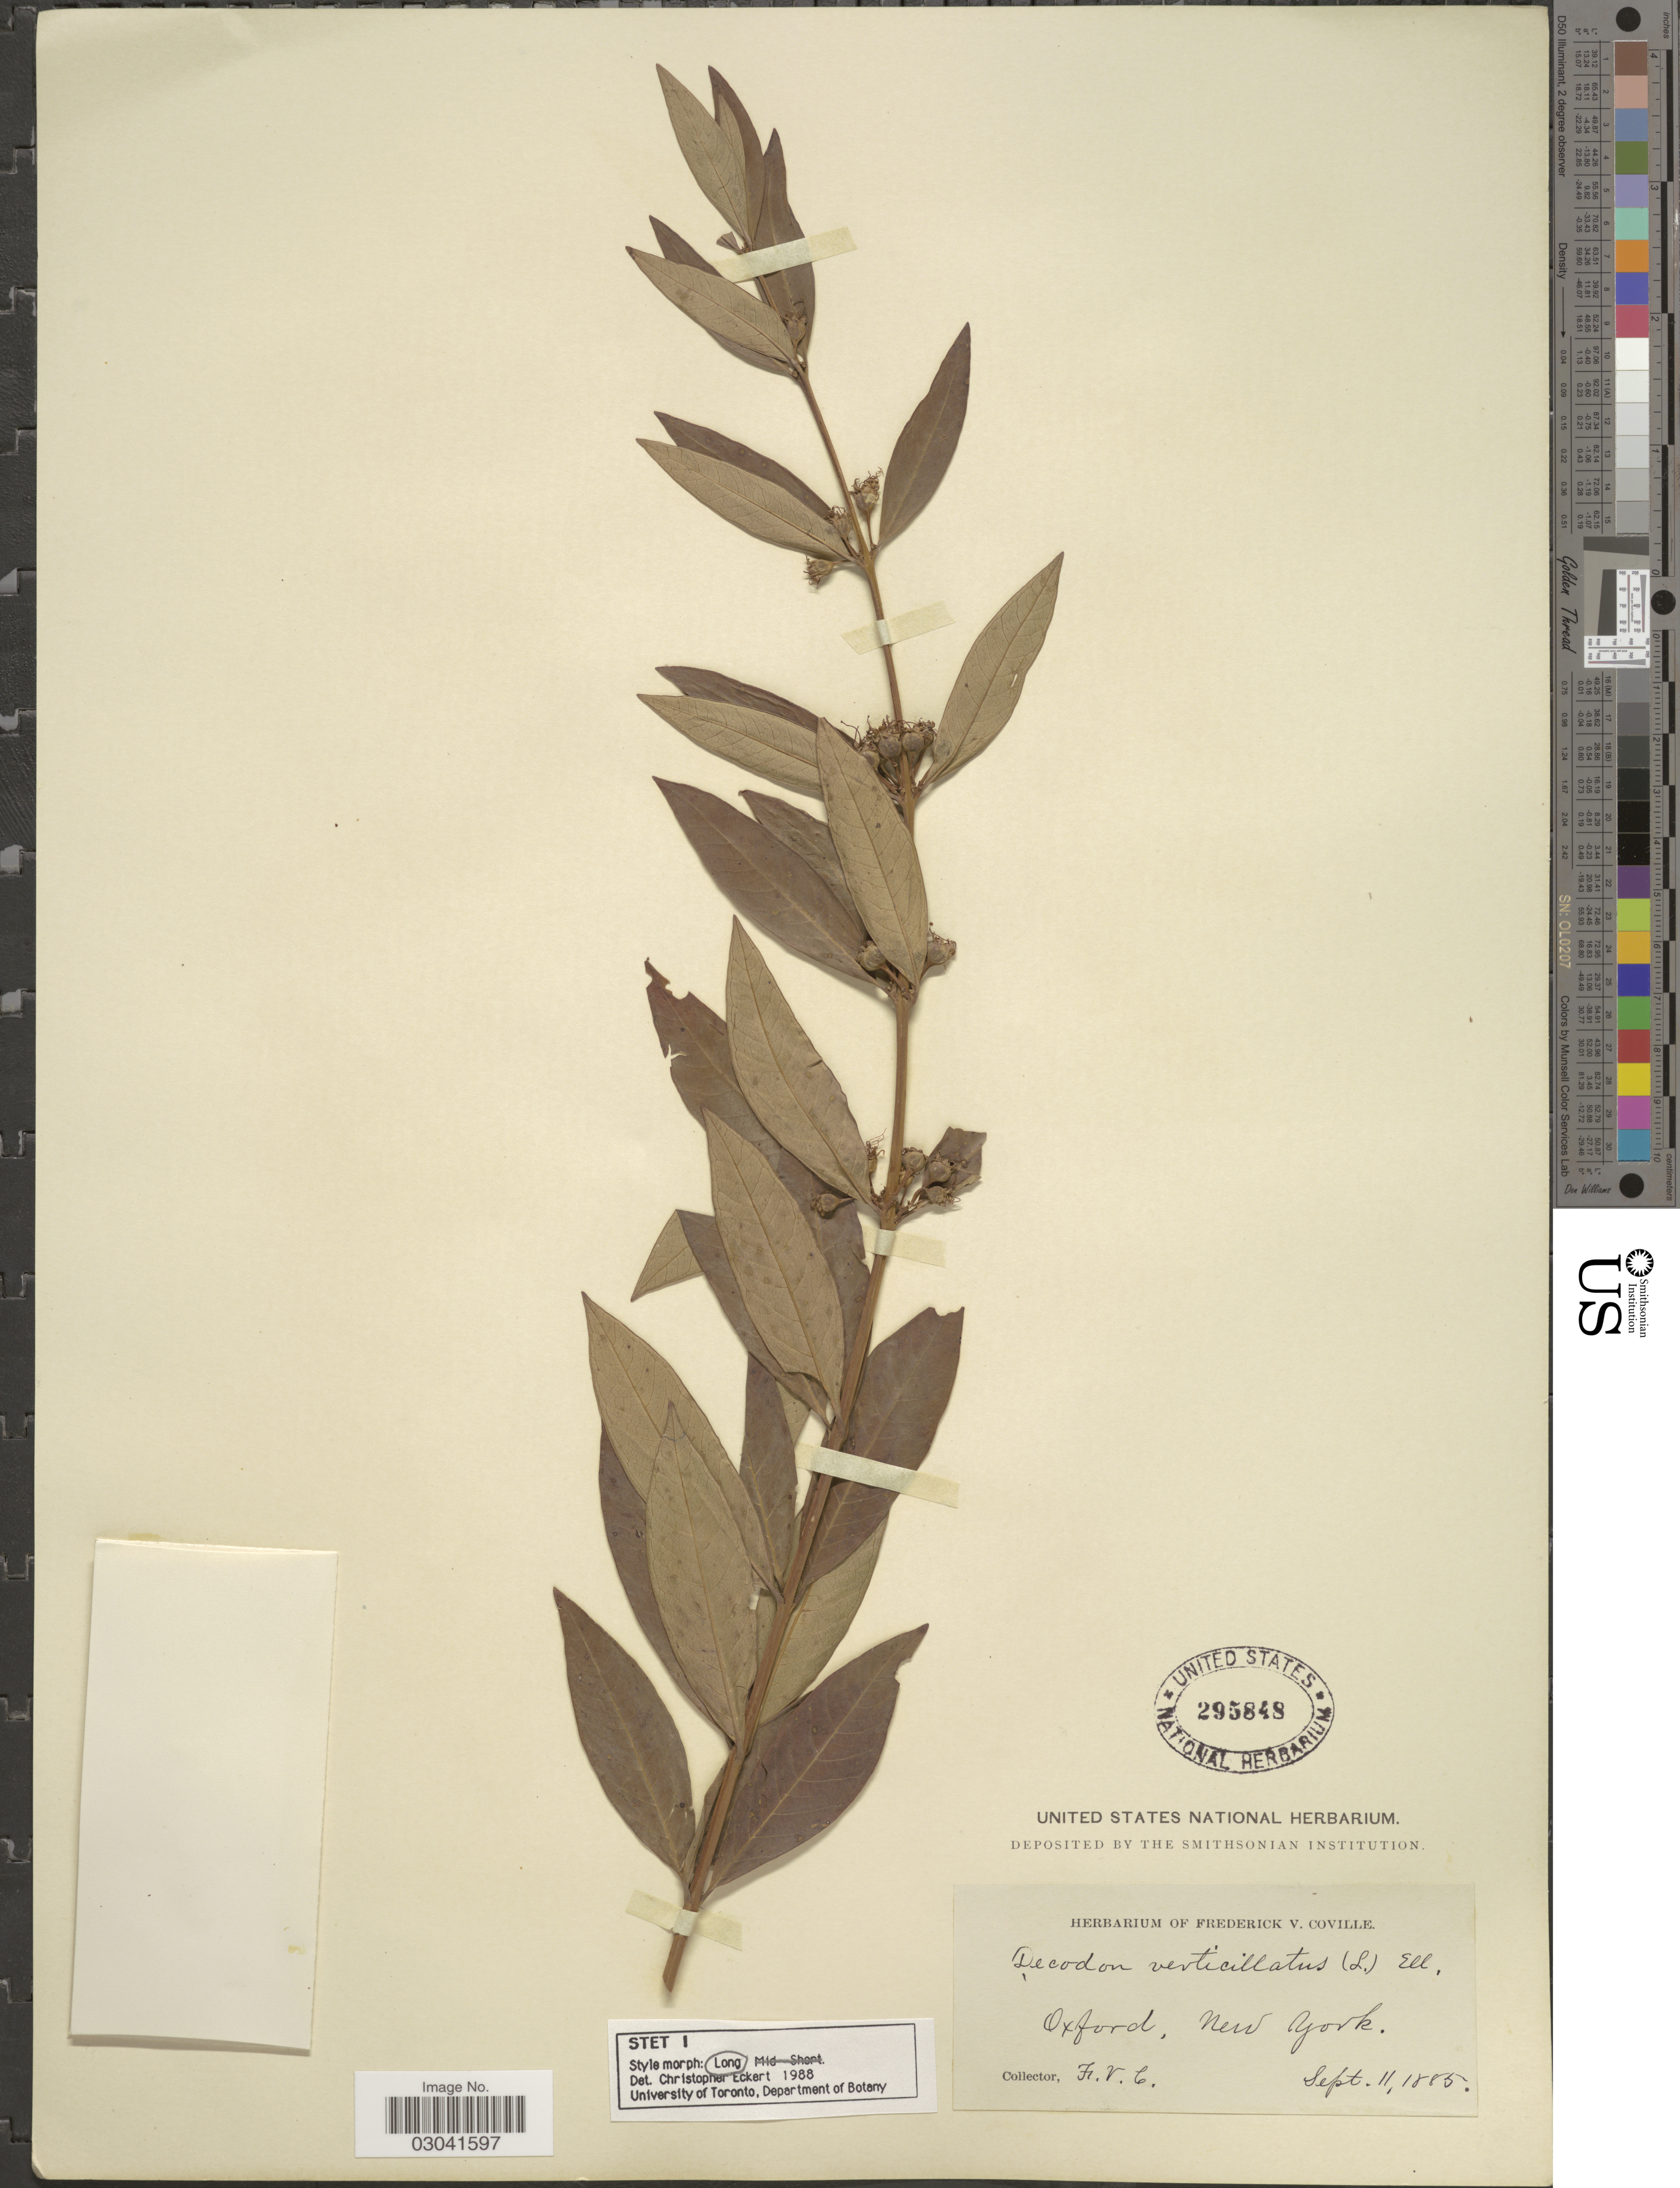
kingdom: Plantae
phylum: Tracheophyta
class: Magnoliopsida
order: Myrtales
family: Lythraceae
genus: Decodon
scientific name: Decodon verticillatus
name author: (L.) Elliott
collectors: F. V. Coville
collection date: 1885-09-11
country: United States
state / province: New York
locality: Oxford.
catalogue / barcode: US 295848